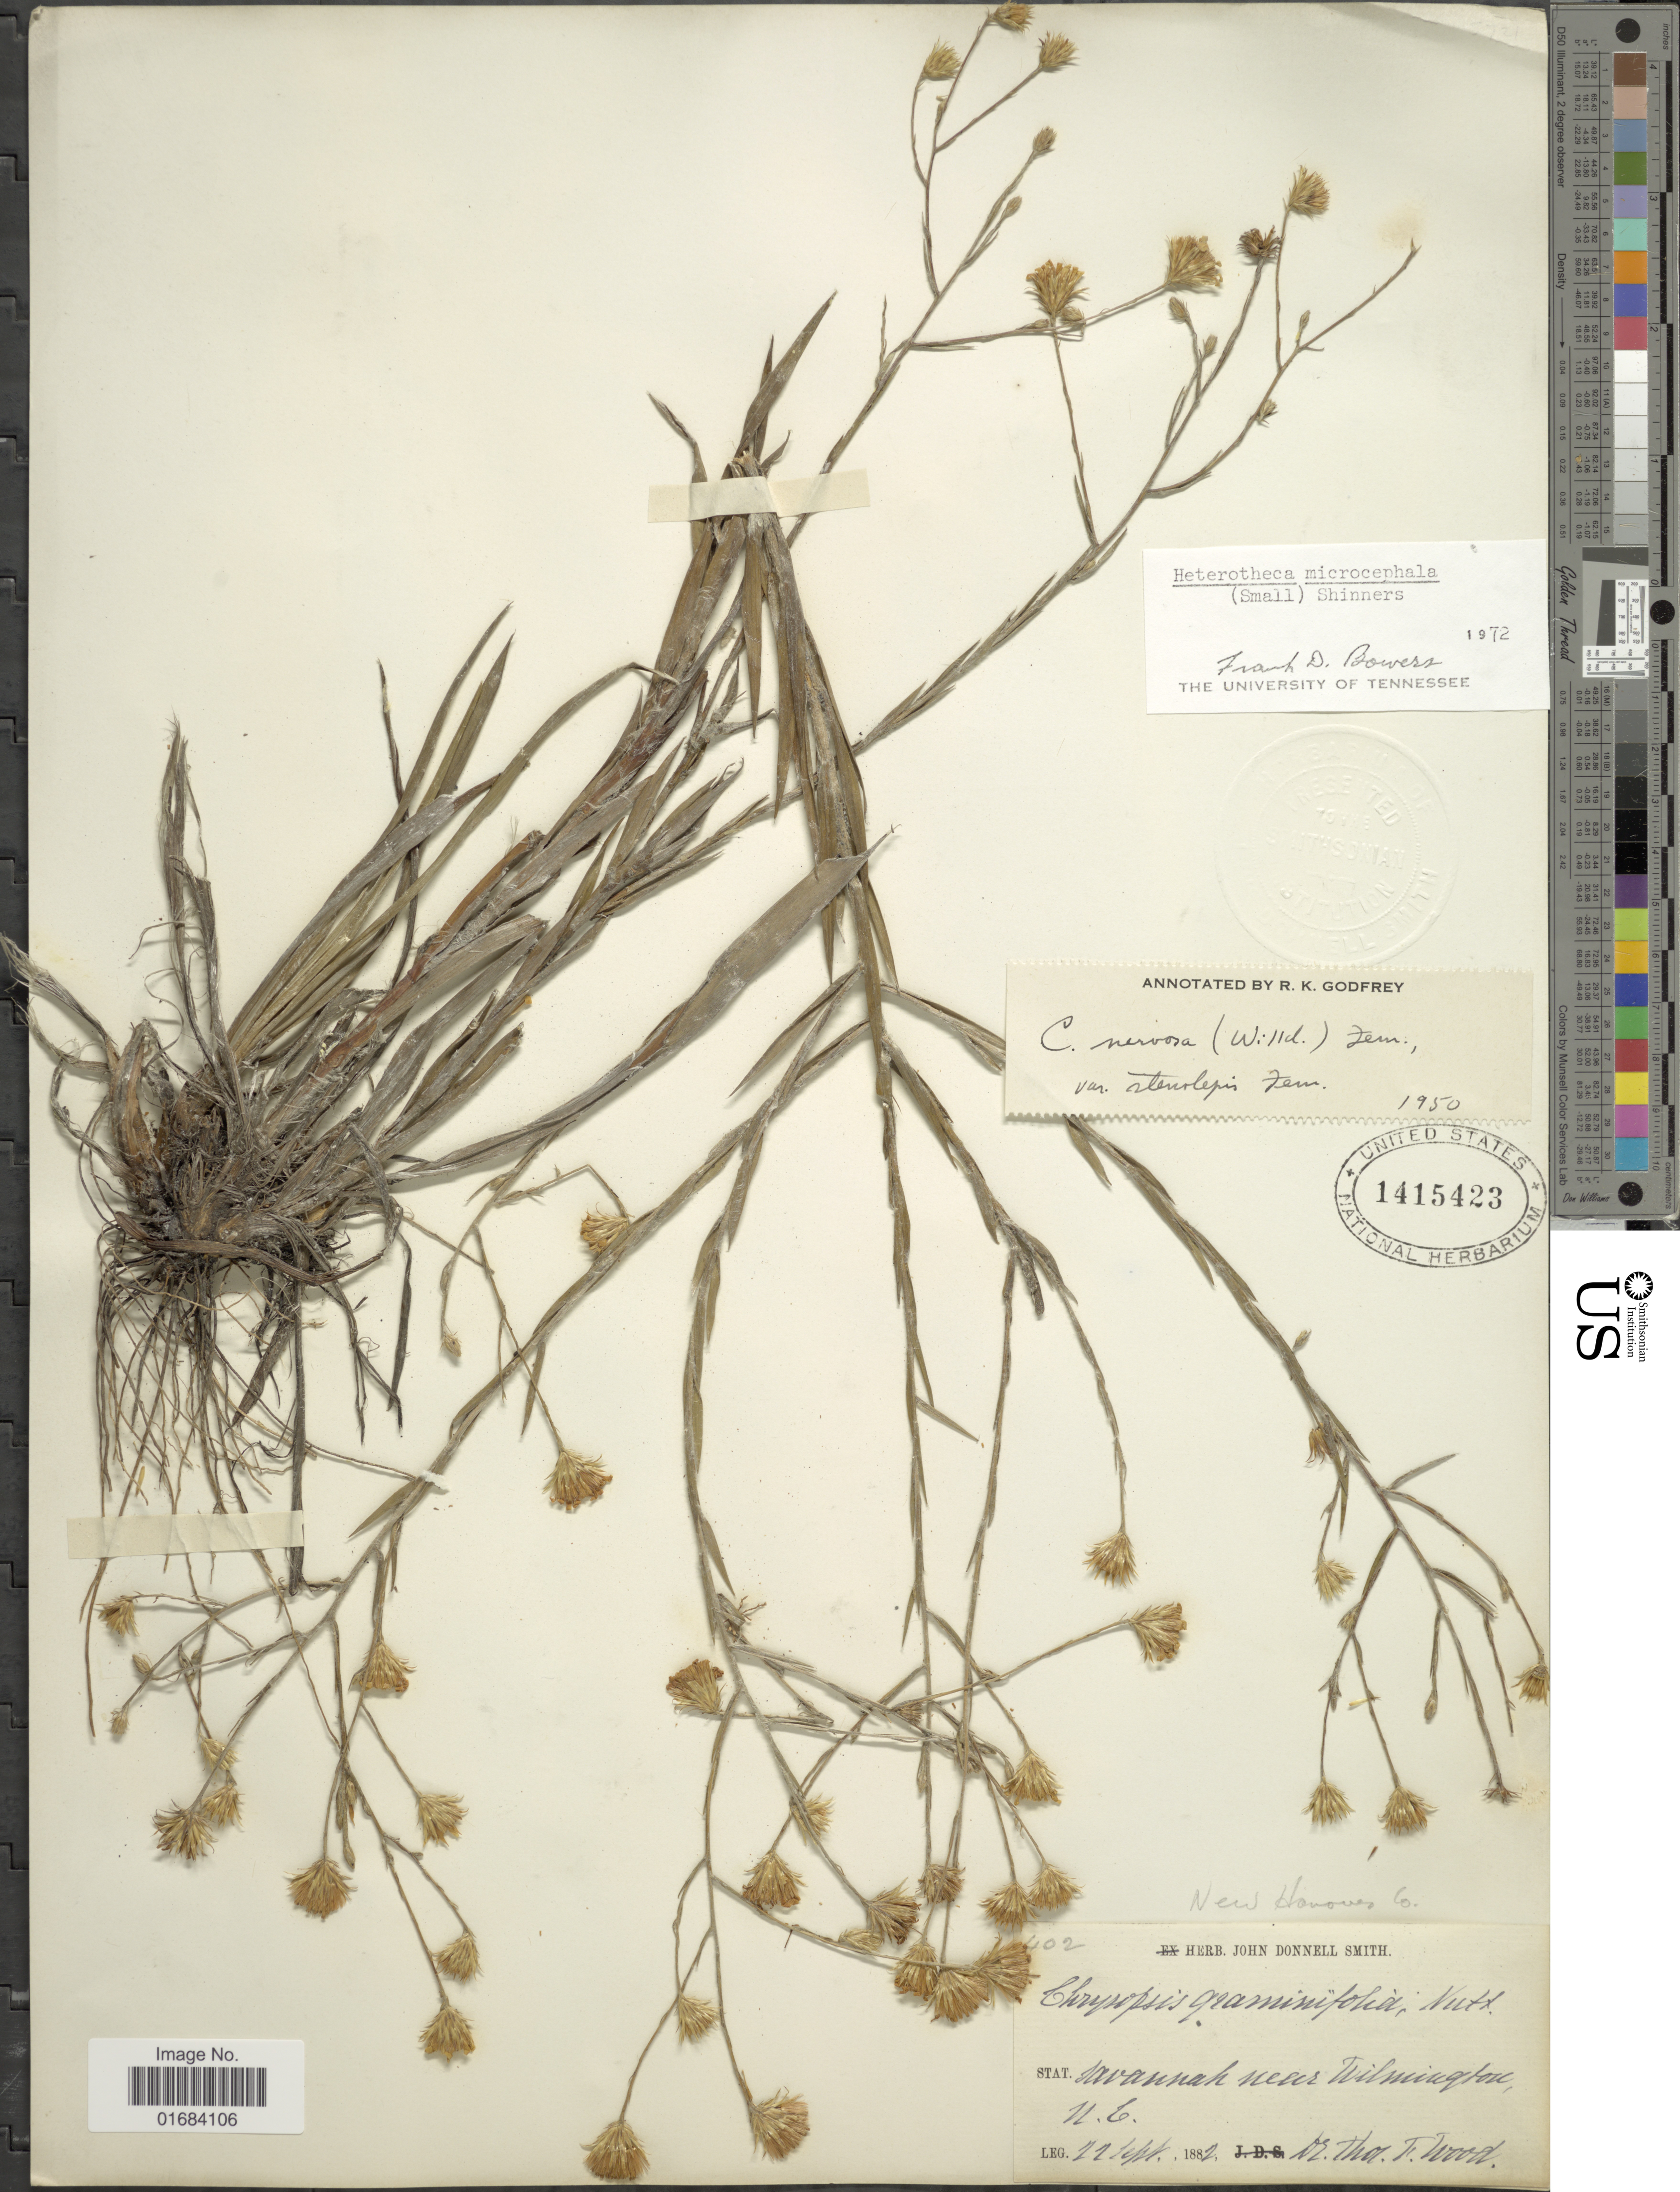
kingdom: Plantae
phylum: Tracheophyta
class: Magnoliopsida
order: Asterales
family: Asteraceae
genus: Pityopsis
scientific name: Pityopsis microcephala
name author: Small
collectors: T. F. Wood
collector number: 402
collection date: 1882-09-22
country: United States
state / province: North Carolina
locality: Savannah near Wilmington, New Hanover Co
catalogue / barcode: US 1415423